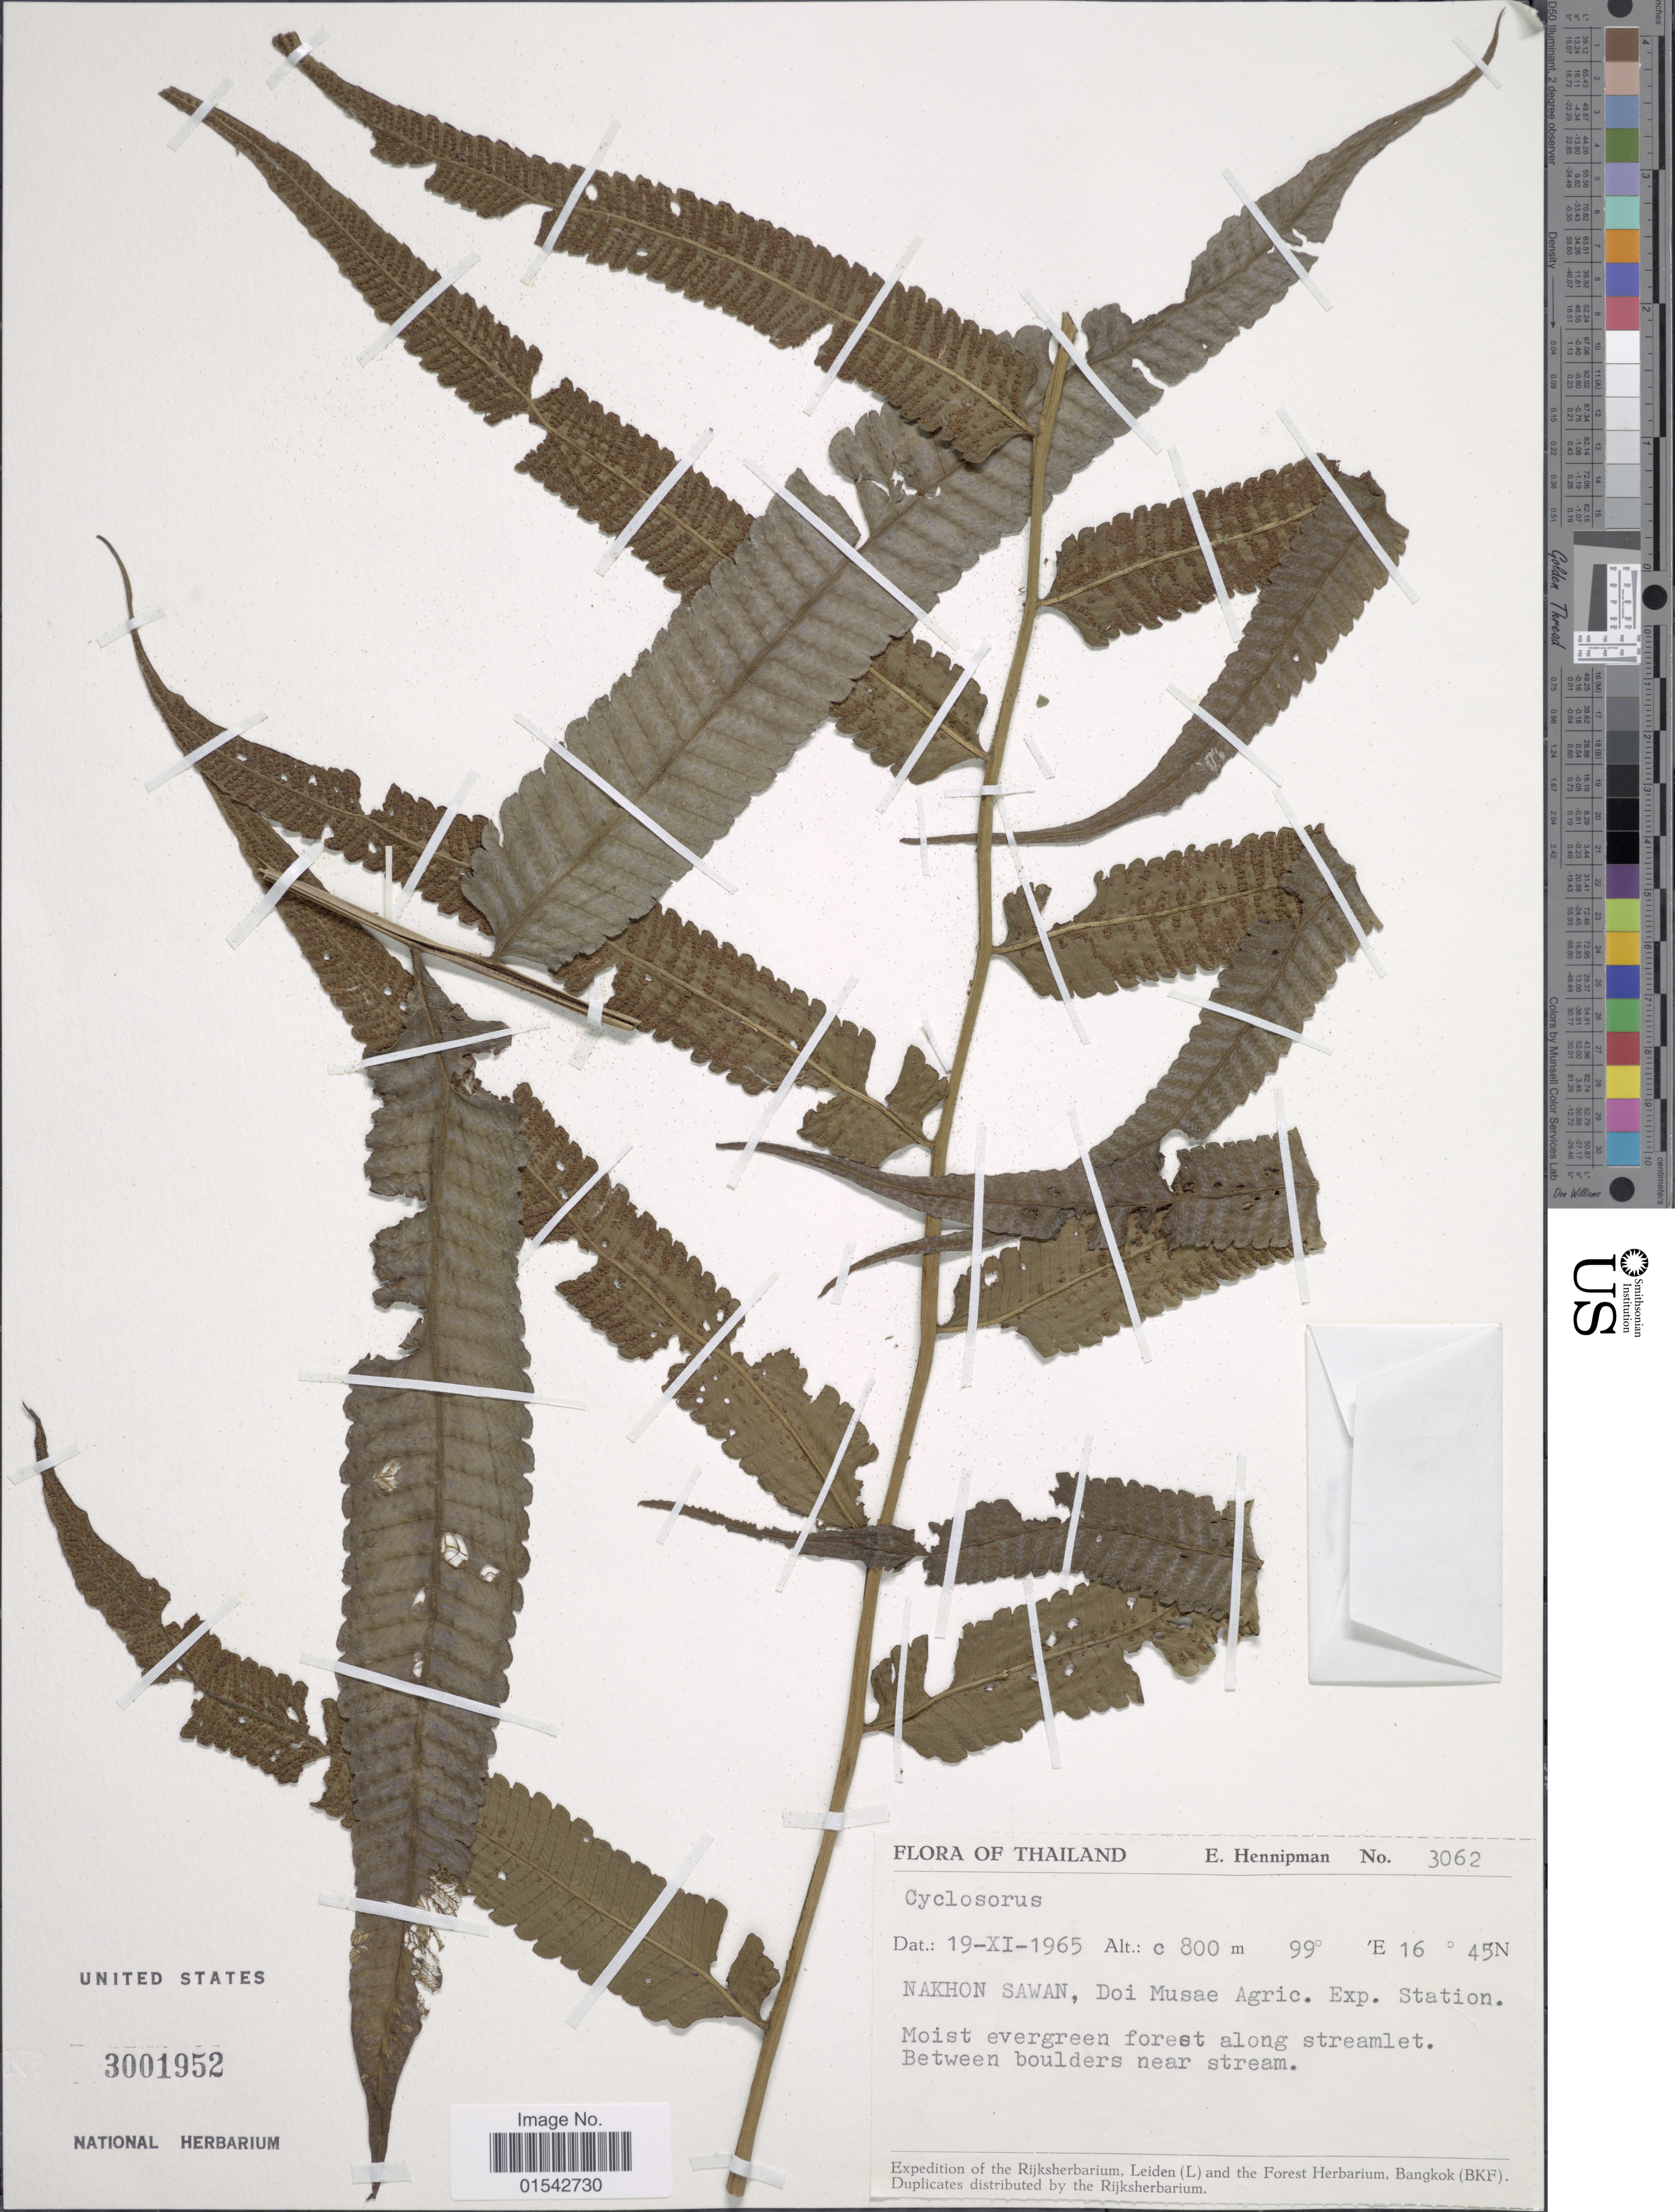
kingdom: Plantae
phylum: Tracheophyta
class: Polypodiopsida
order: Polypodiales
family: Thelypteridaceae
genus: Cyclosorus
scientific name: Cyclosorus sp.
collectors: E. Hennipman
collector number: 3062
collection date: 1965-11-19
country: Thailand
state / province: Nakhon Sawan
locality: Nakhon Sawan, Doi Musae Agric. Exp. Station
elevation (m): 800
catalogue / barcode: US 3001952